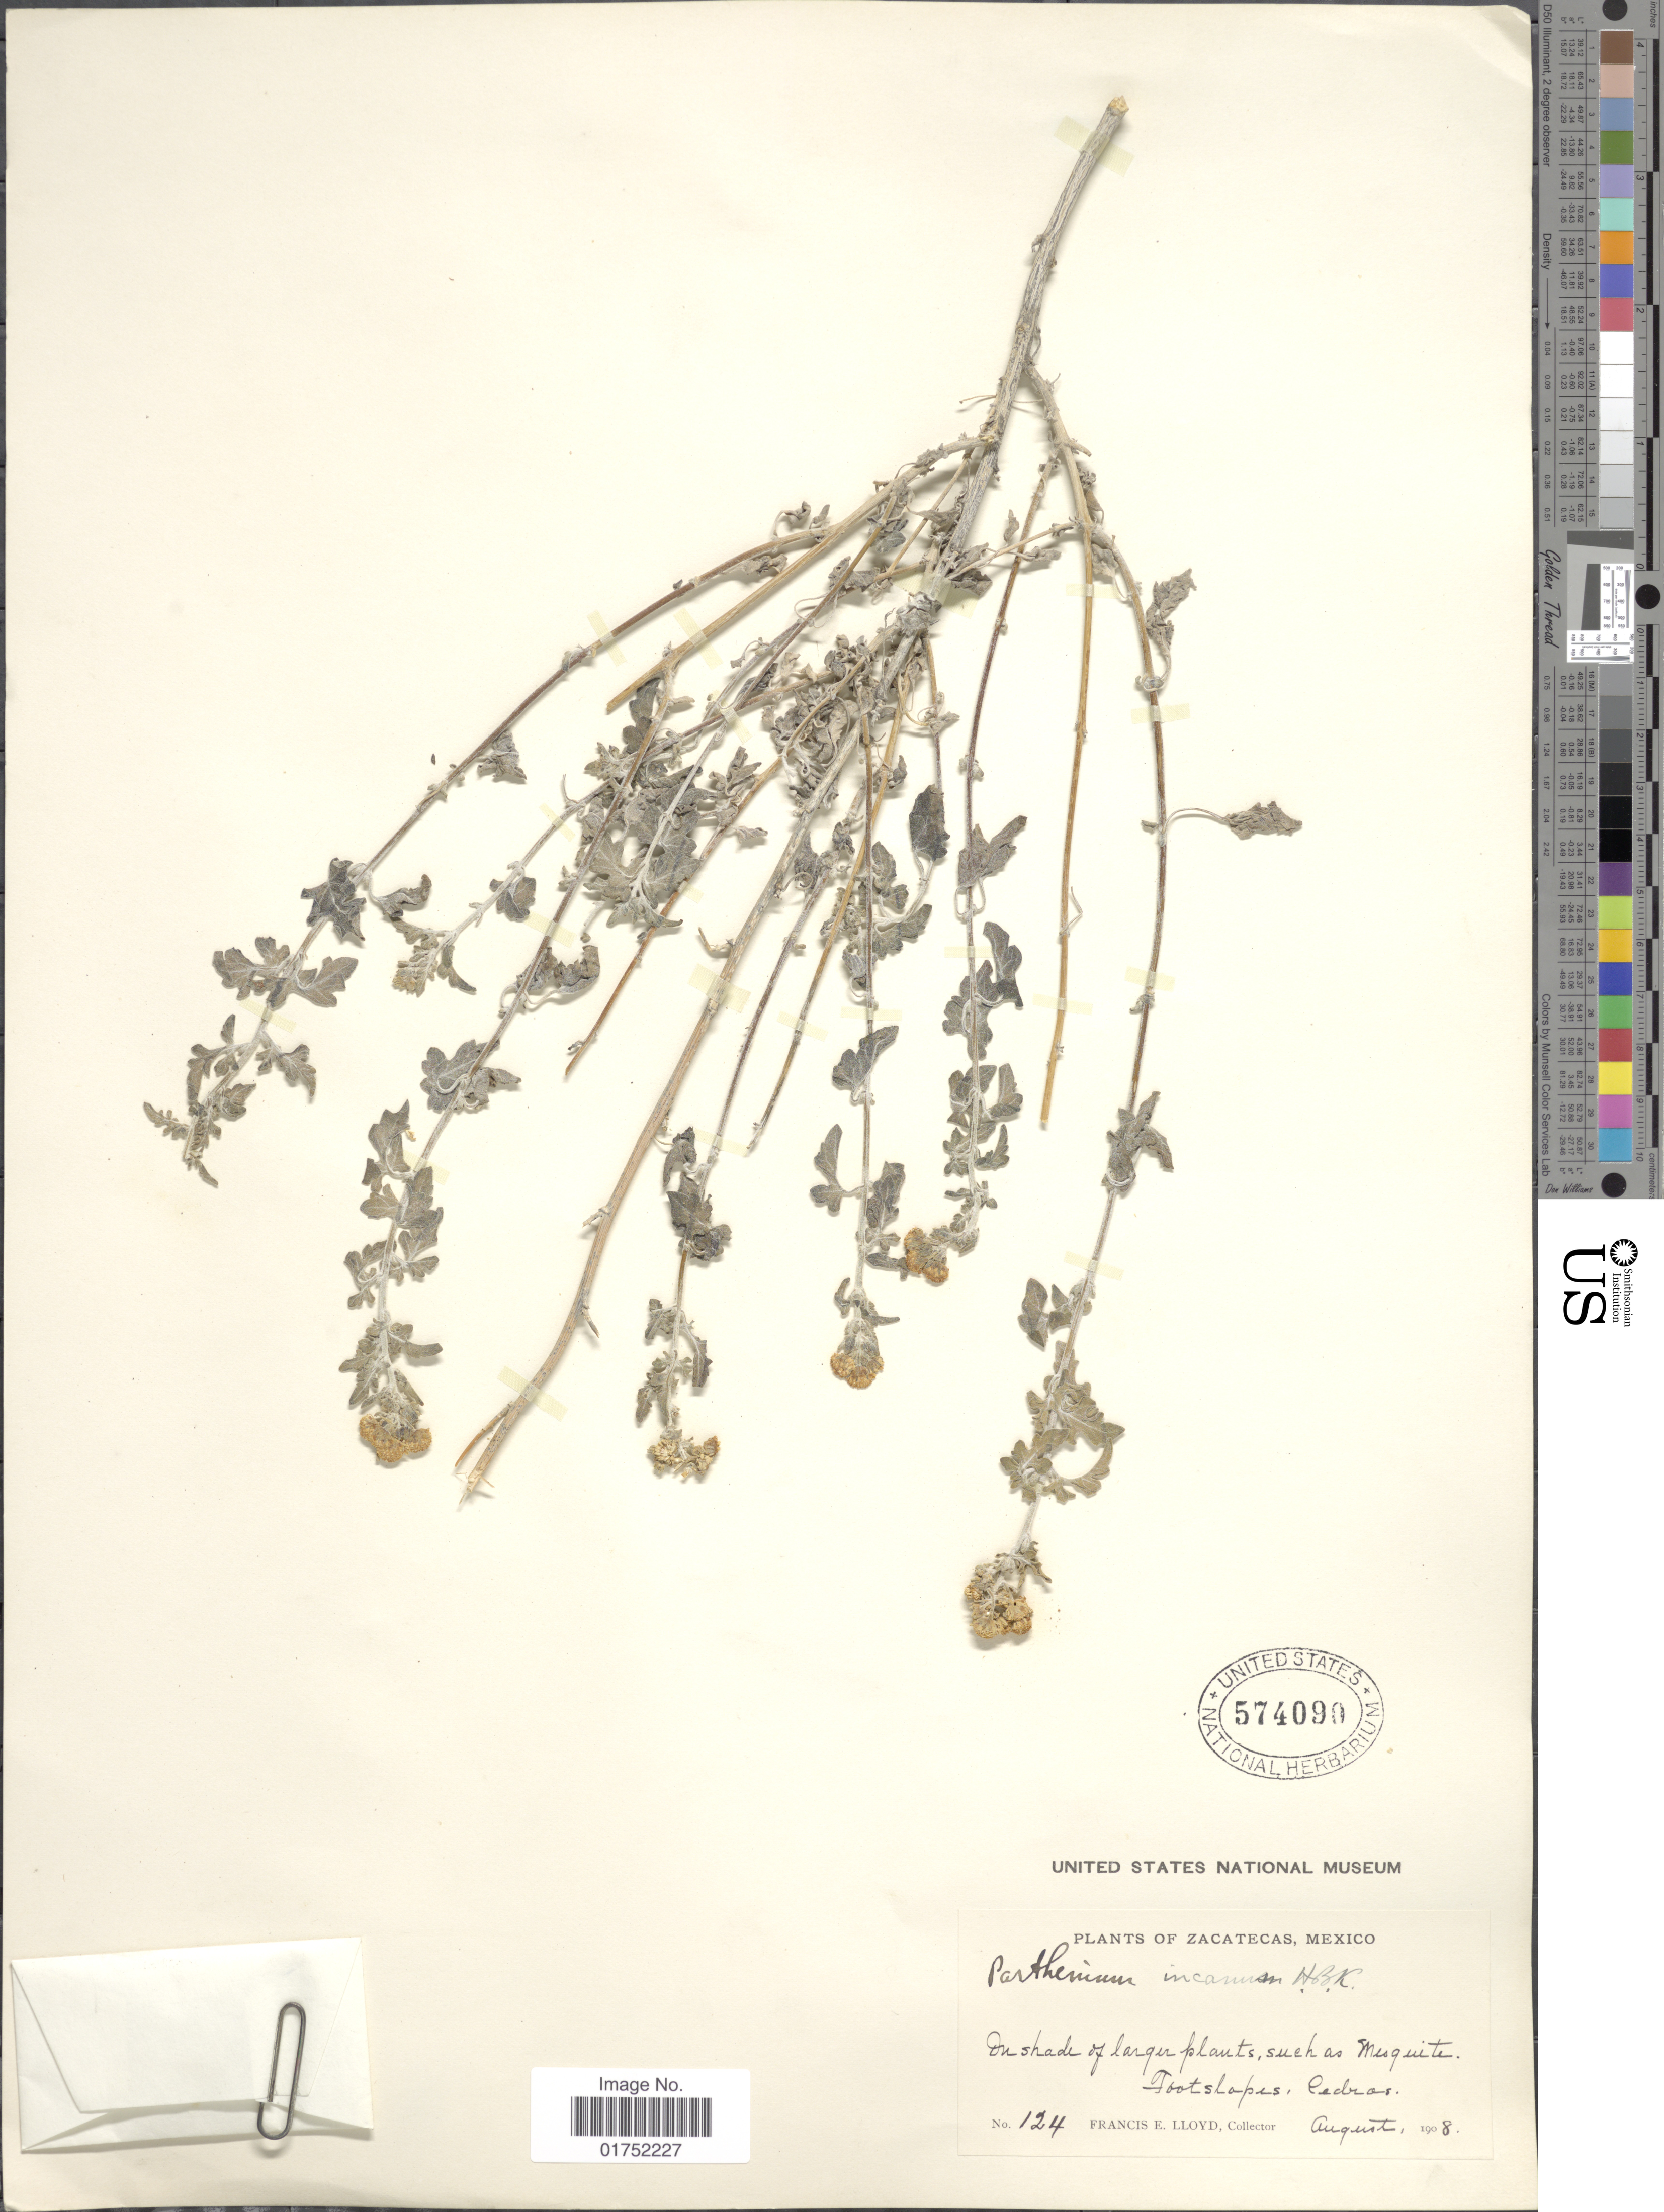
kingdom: Plantae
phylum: Tracheophyta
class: Magnoliopsida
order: Asterales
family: Asteraceae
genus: Parthenium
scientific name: Parthenium incanum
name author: Kunth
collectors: Lloyd, C. E.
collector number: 124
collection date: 1908-08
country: Mexico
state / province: Zacatecas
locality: Suchas Mesquite, Cedros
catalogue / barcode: US 574090